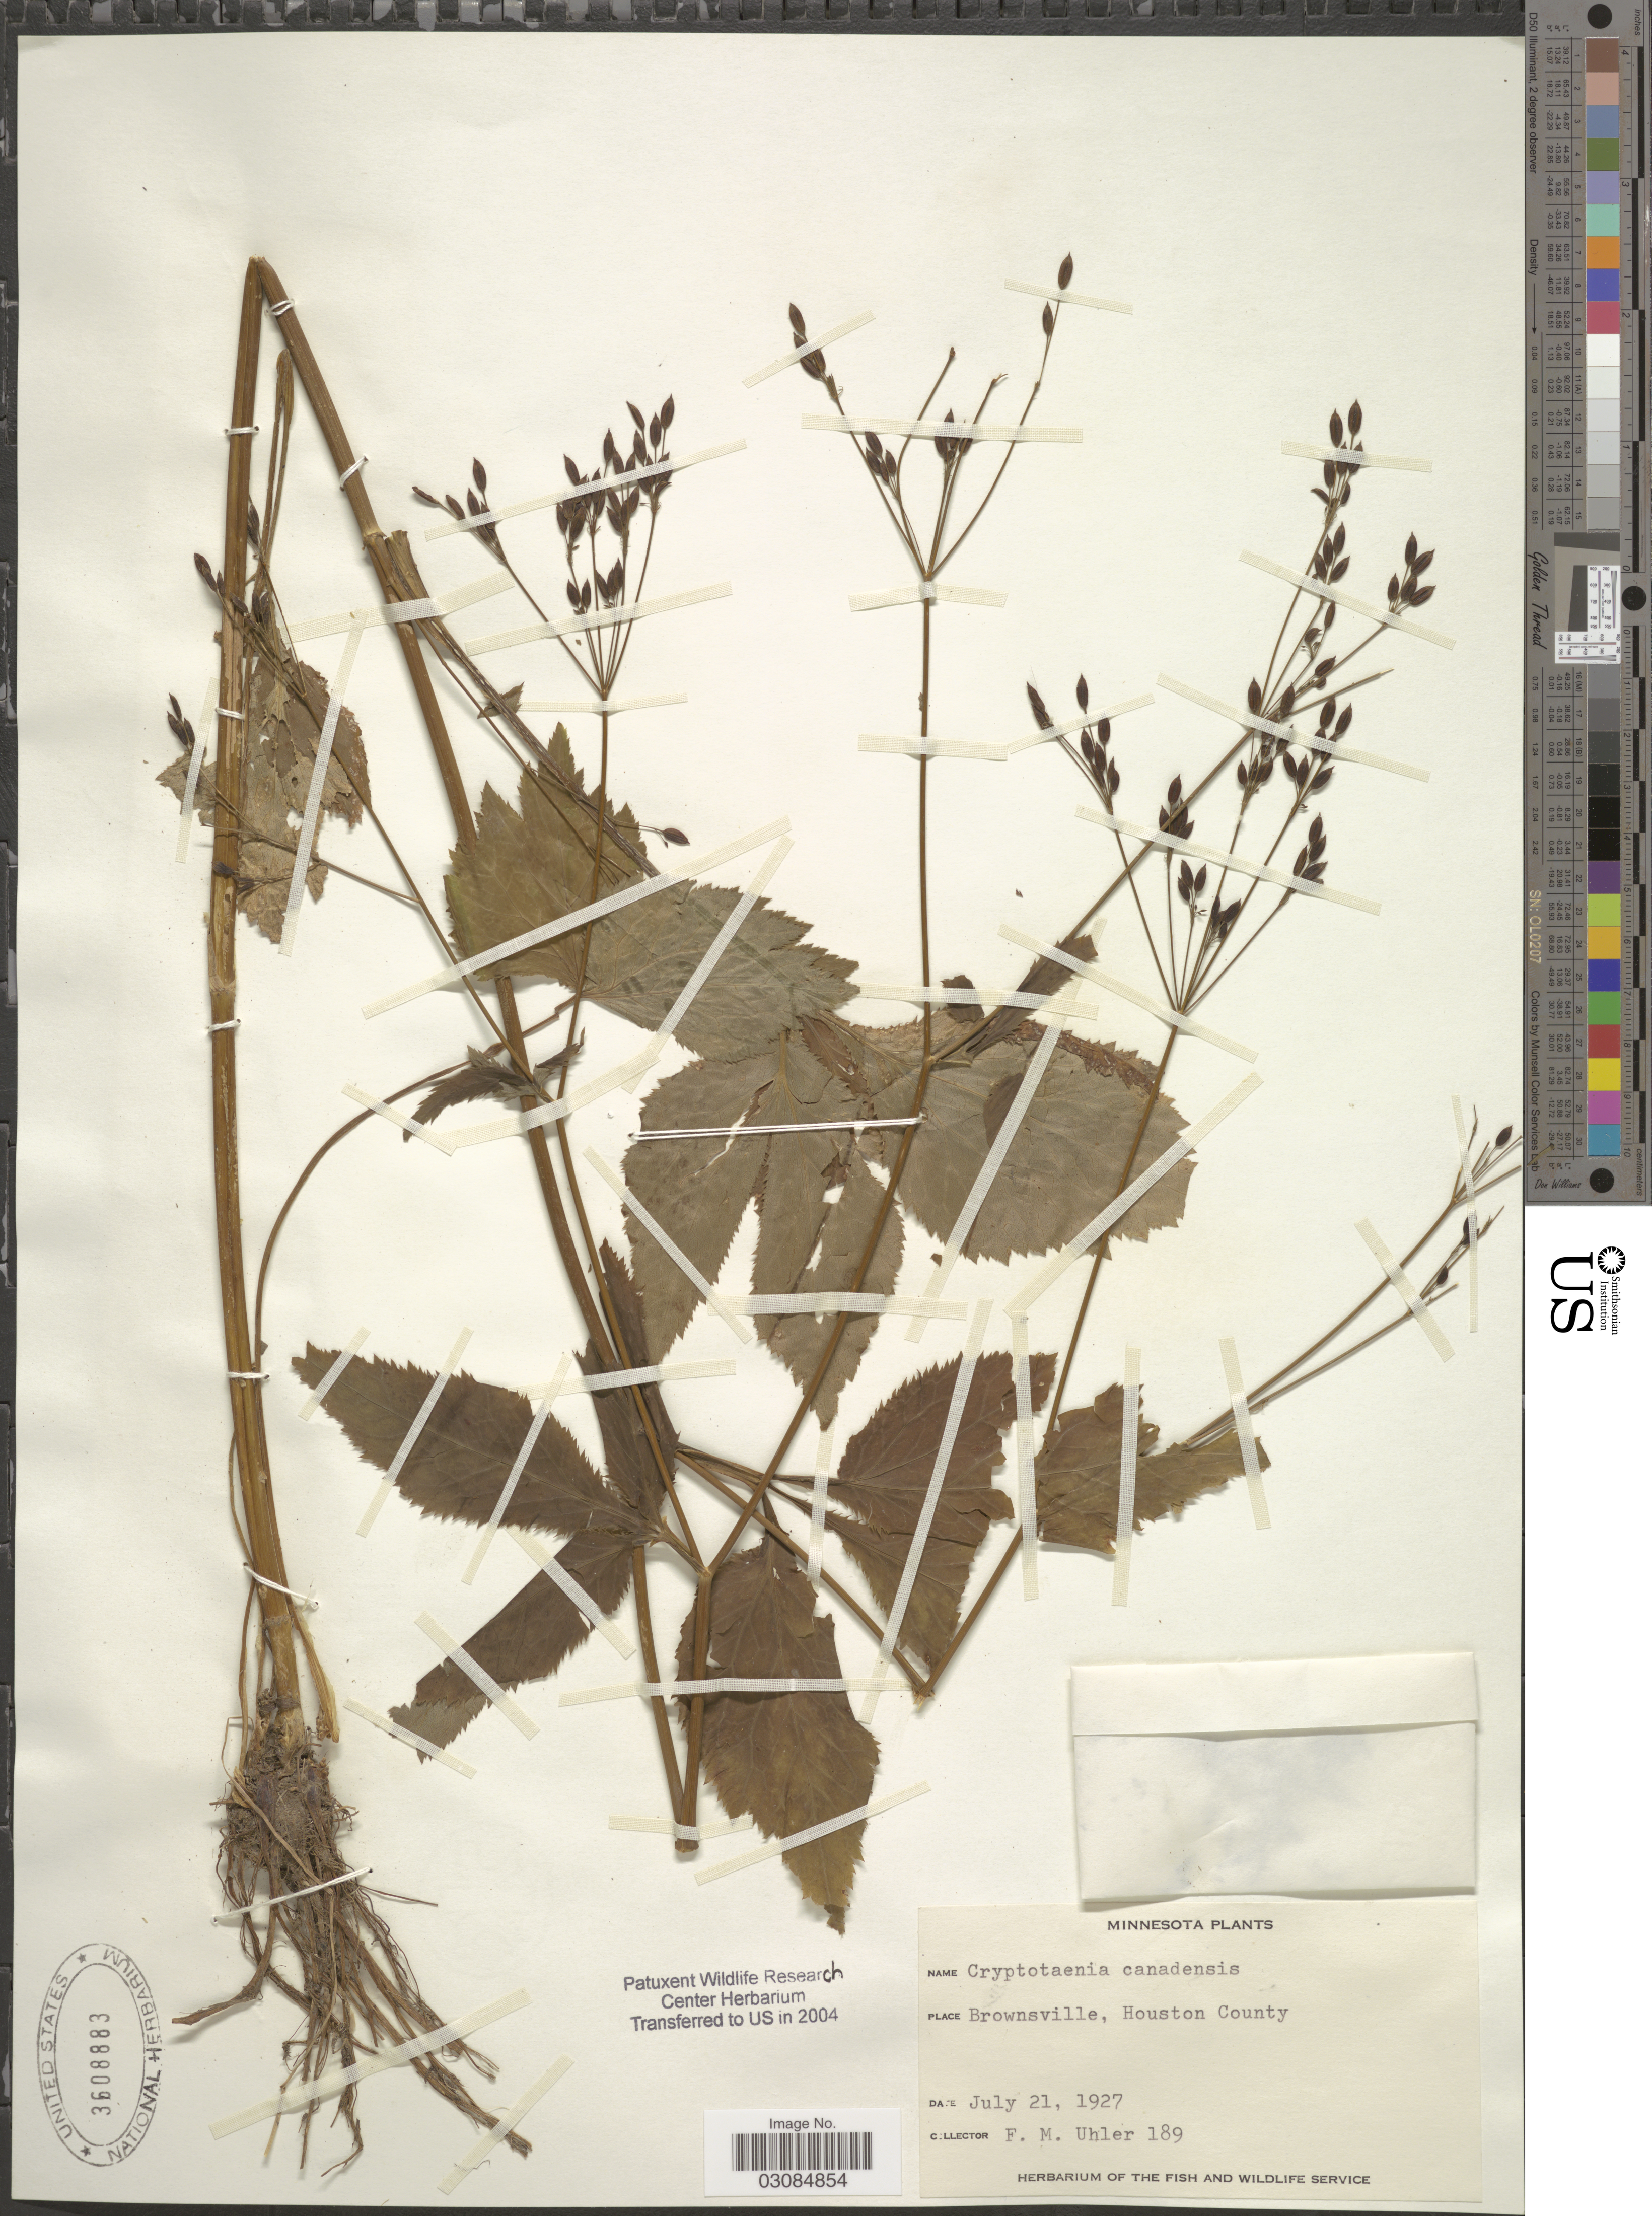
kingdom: Plantae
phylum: Tracheophyta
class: Magnoliopsida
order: Apiales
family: Apiaceae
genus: Cryptotaenia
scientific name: Cryptotaenia canadensis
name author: (L.) DC.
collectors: F. M. Uhler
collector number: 189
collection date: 1927-07-21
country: United States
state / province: Minnesota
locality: Brownsville, Houston County.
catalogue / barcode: US 3608883